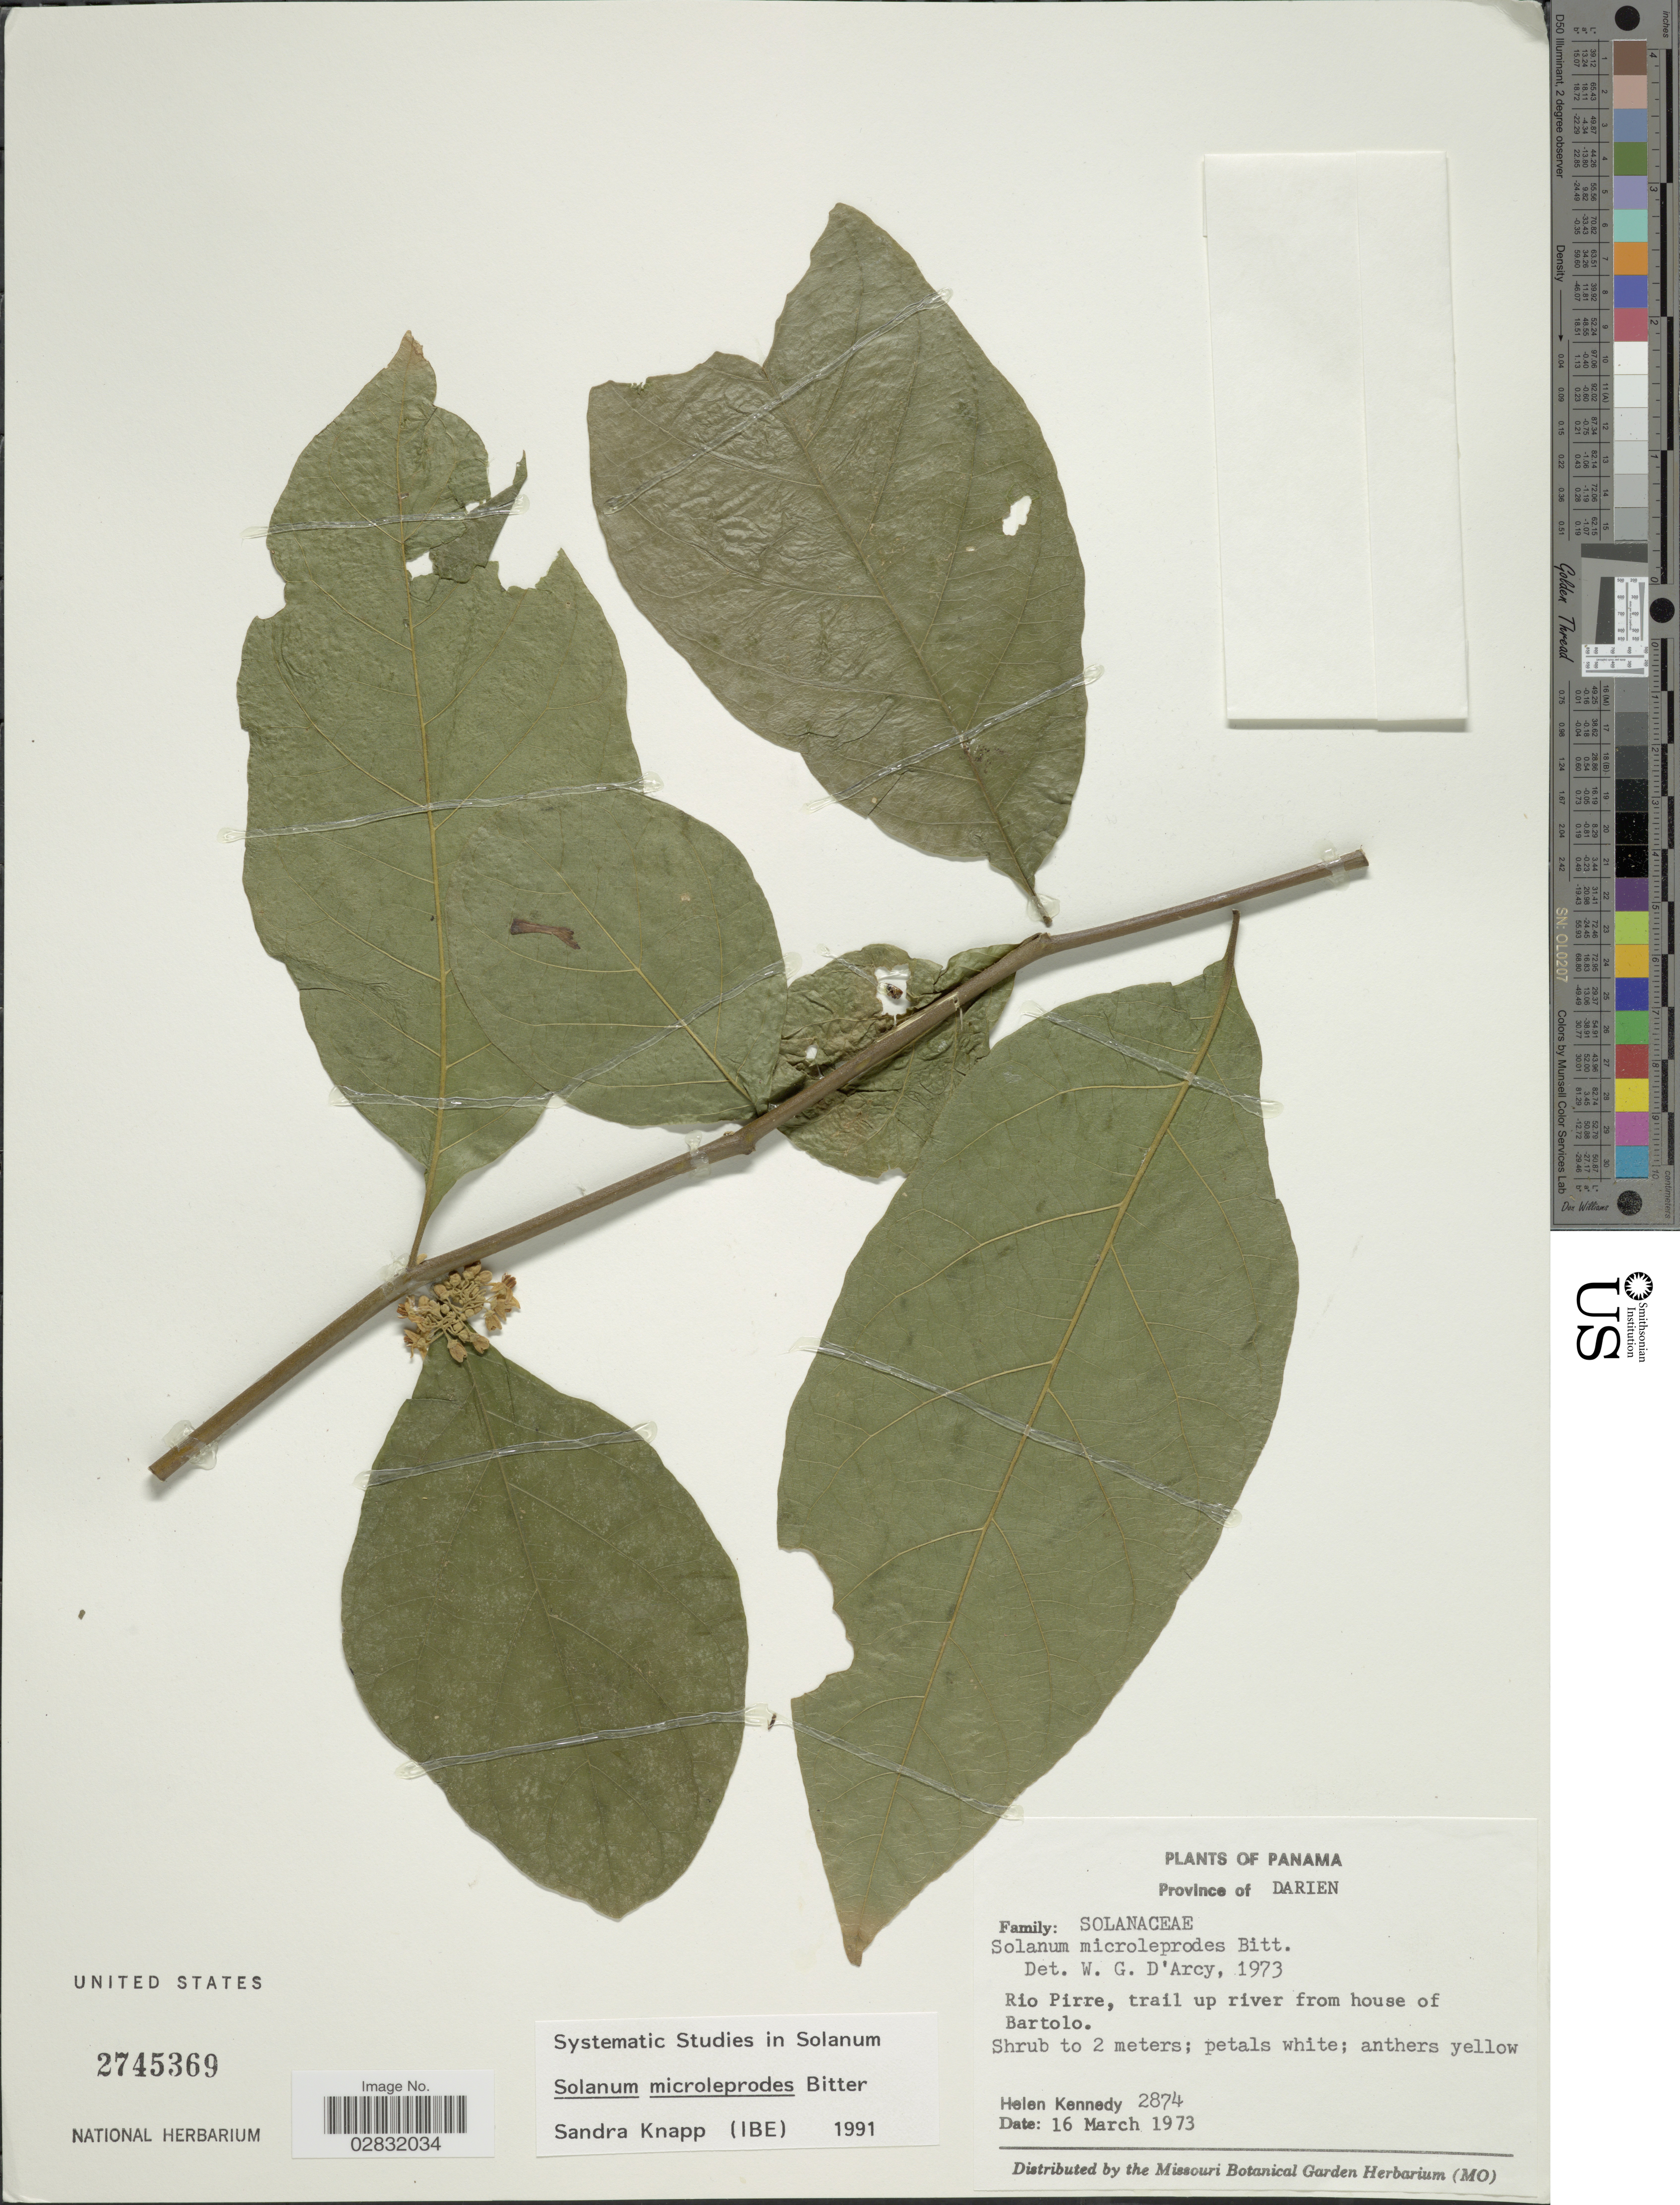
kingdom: Plantae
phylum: Tracheophyta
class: Magnoliopsida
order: Solanales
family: Solanaceae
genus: Solanum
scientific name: Solanum microleprodes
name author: Bitter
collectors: H. Kennedy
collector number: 2874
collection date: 1973-03-16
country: Panama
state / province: Darién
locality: Province of Darien. Rio Pirre, trail up river from house of Bartolo.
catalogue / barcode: US 2745369